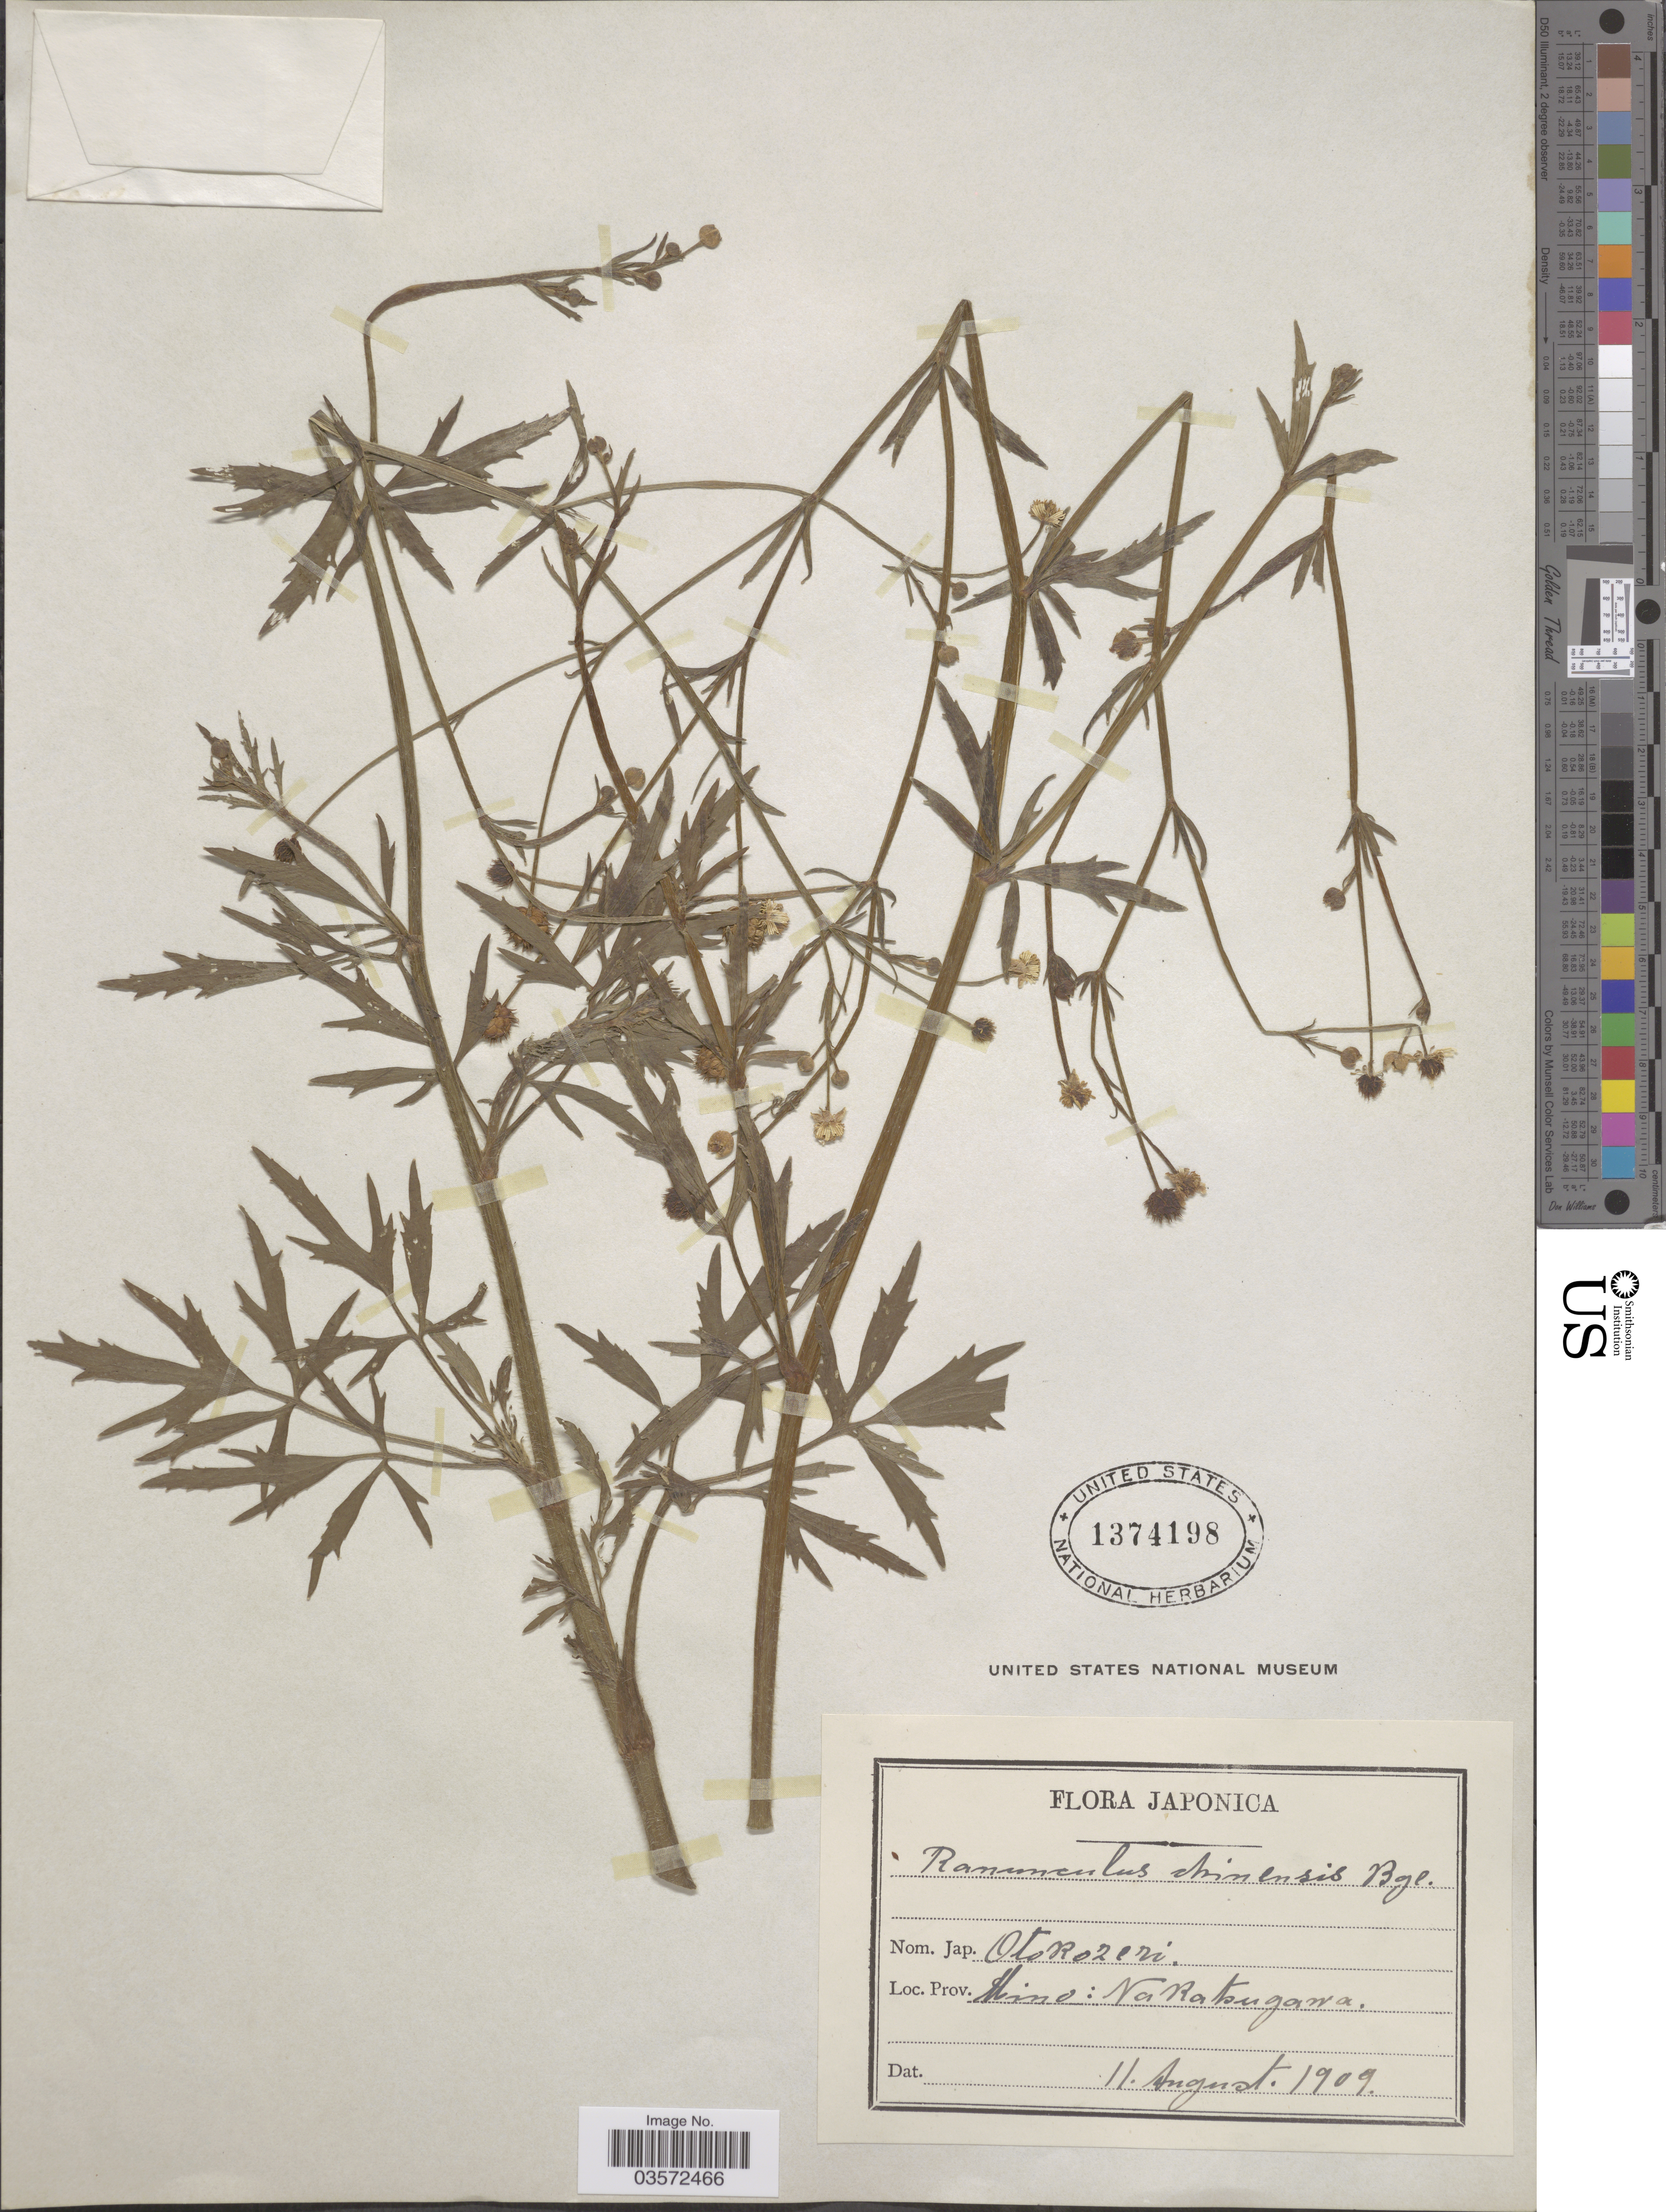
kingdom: Plantae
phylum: Tracheophyta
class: Magnoliopsida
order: Ranunculales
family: Ranunculaceae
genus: Ranunculus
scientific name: Ranunculus chinensis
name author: Bunge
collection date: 1909-08-11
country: Japan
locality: Prov. Mino: Nakatsugawa.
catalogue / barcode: US 1374198